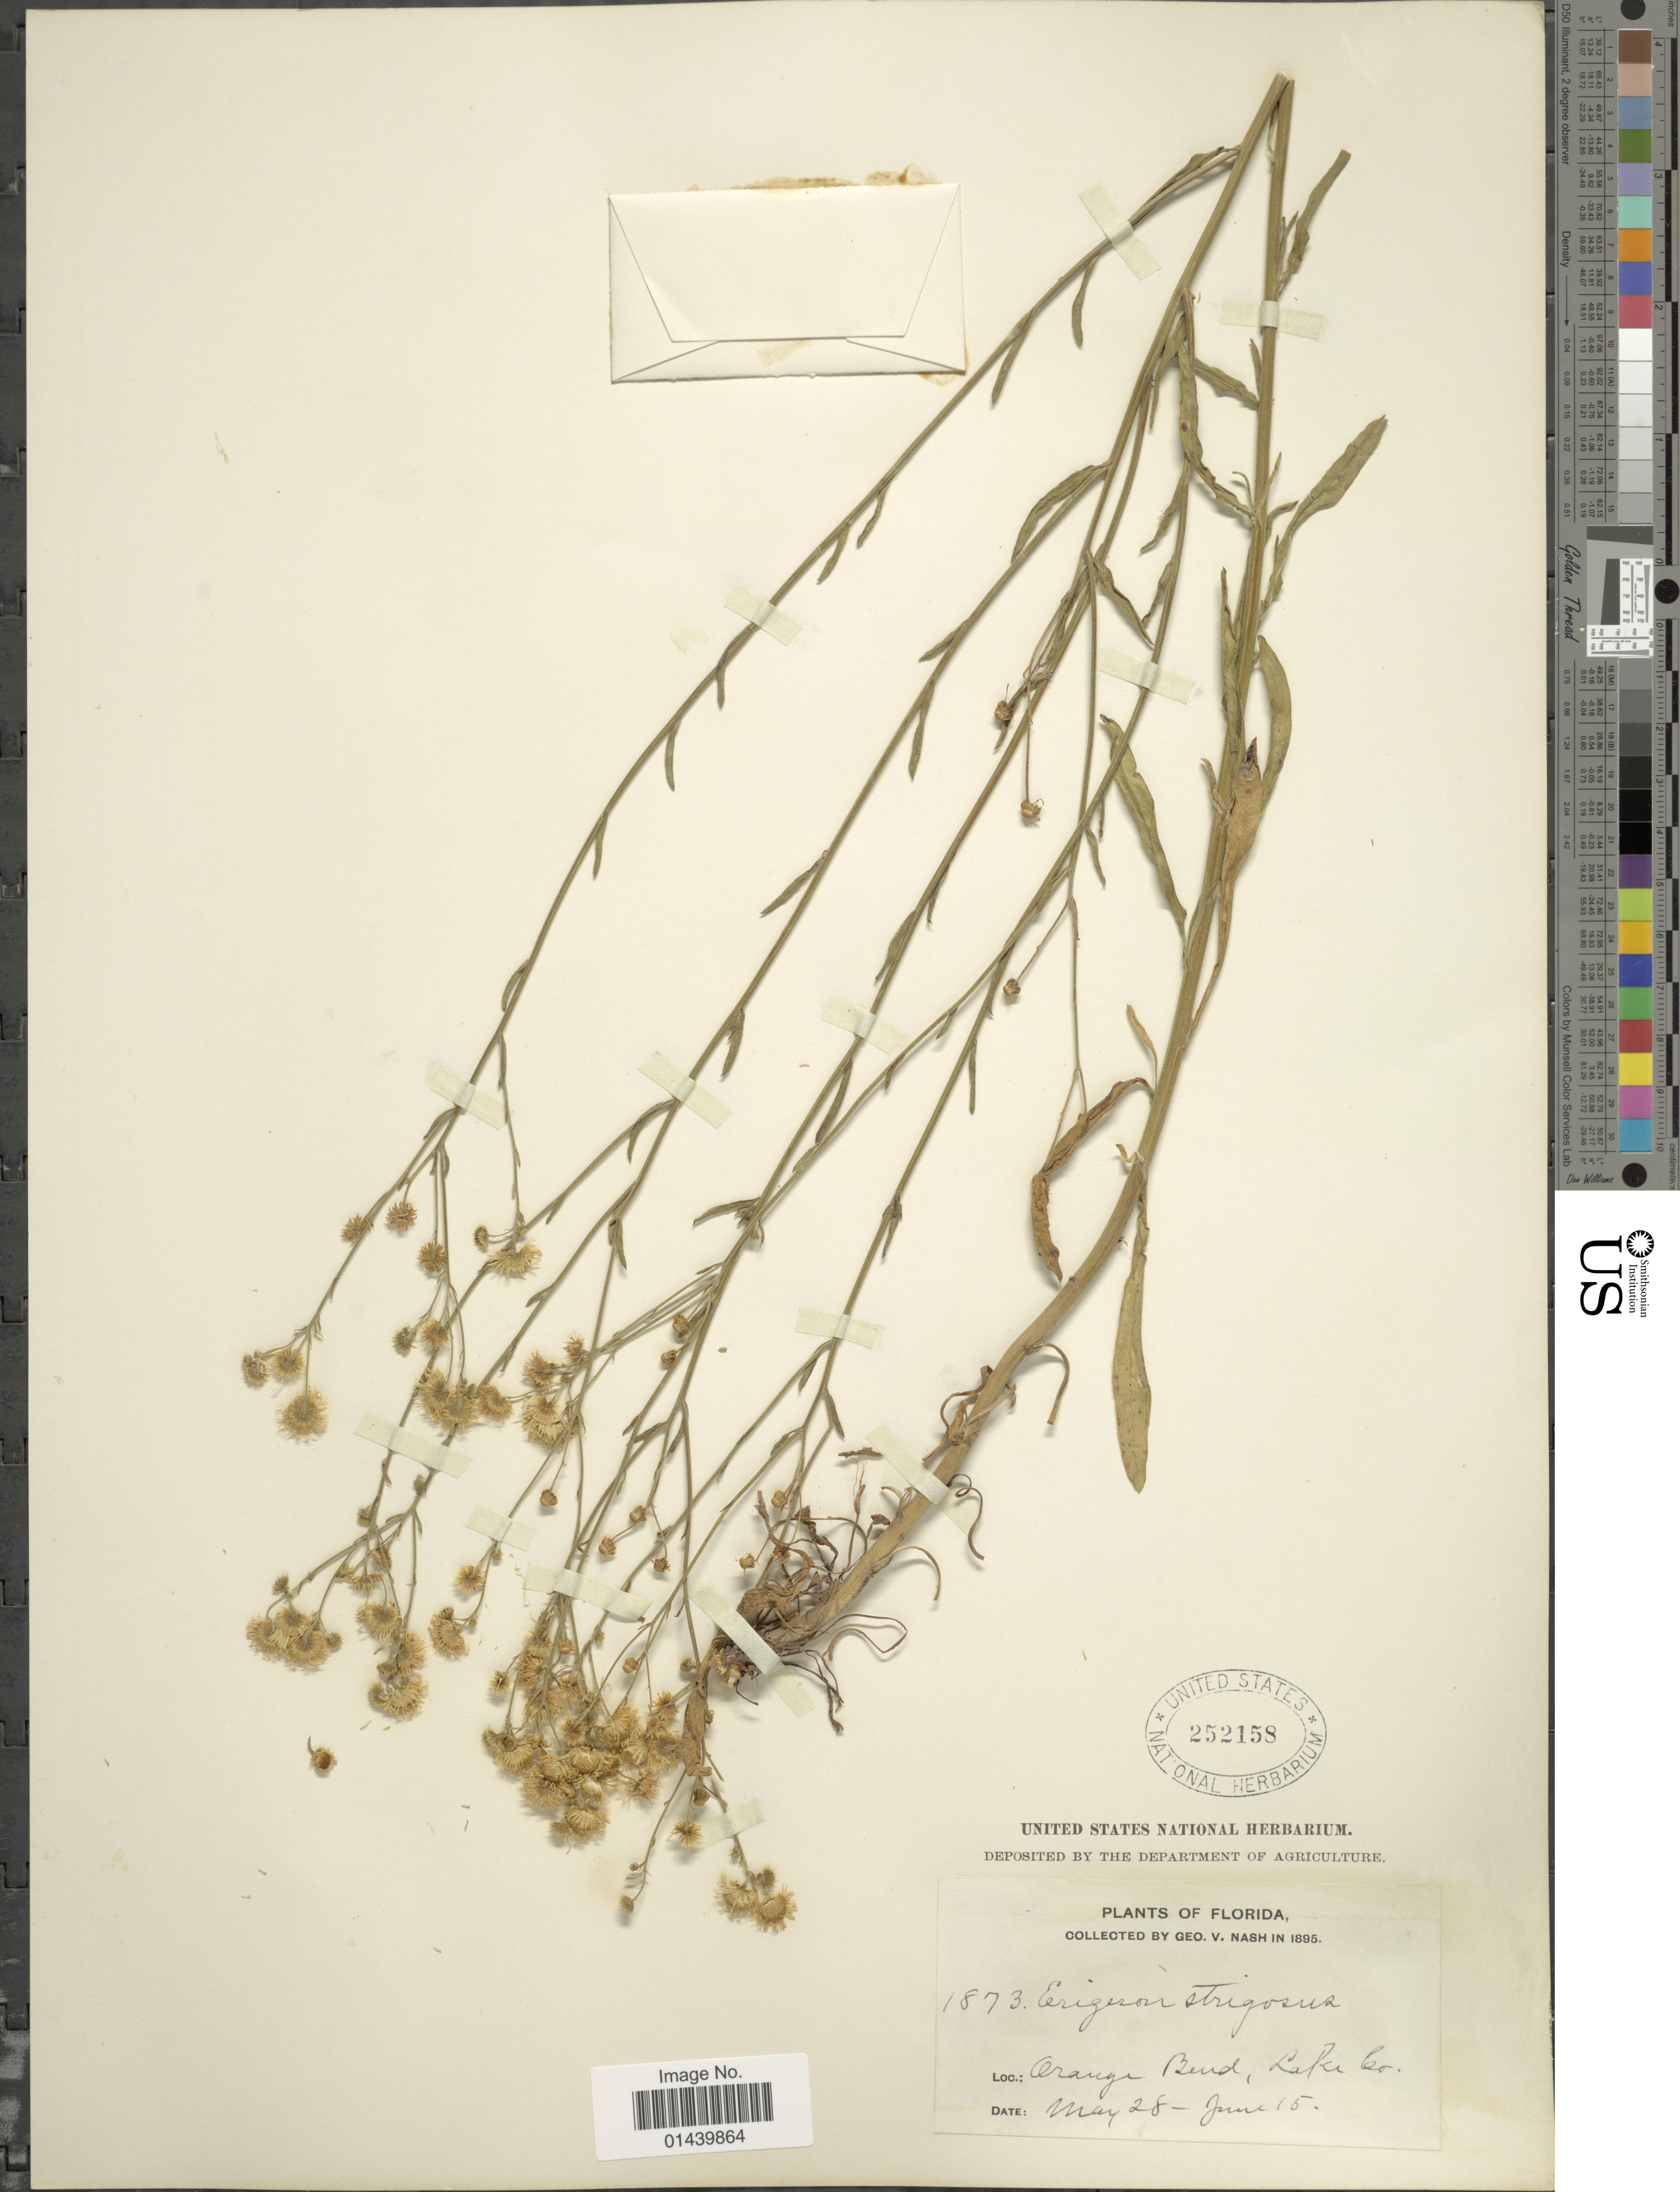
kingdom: Plantae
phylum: Tracheophyta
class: Magnoliopsida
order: Asterales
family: Asteraceae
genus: Erigeron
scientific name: Erigeron strigosus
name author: Muhl. ex Willd.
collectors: G. V. Nash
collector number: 1873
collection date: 1895-05-28/1895-06-15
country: United States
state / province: Florida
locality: Orange Bend, Lake Co.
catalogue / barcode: US 252158